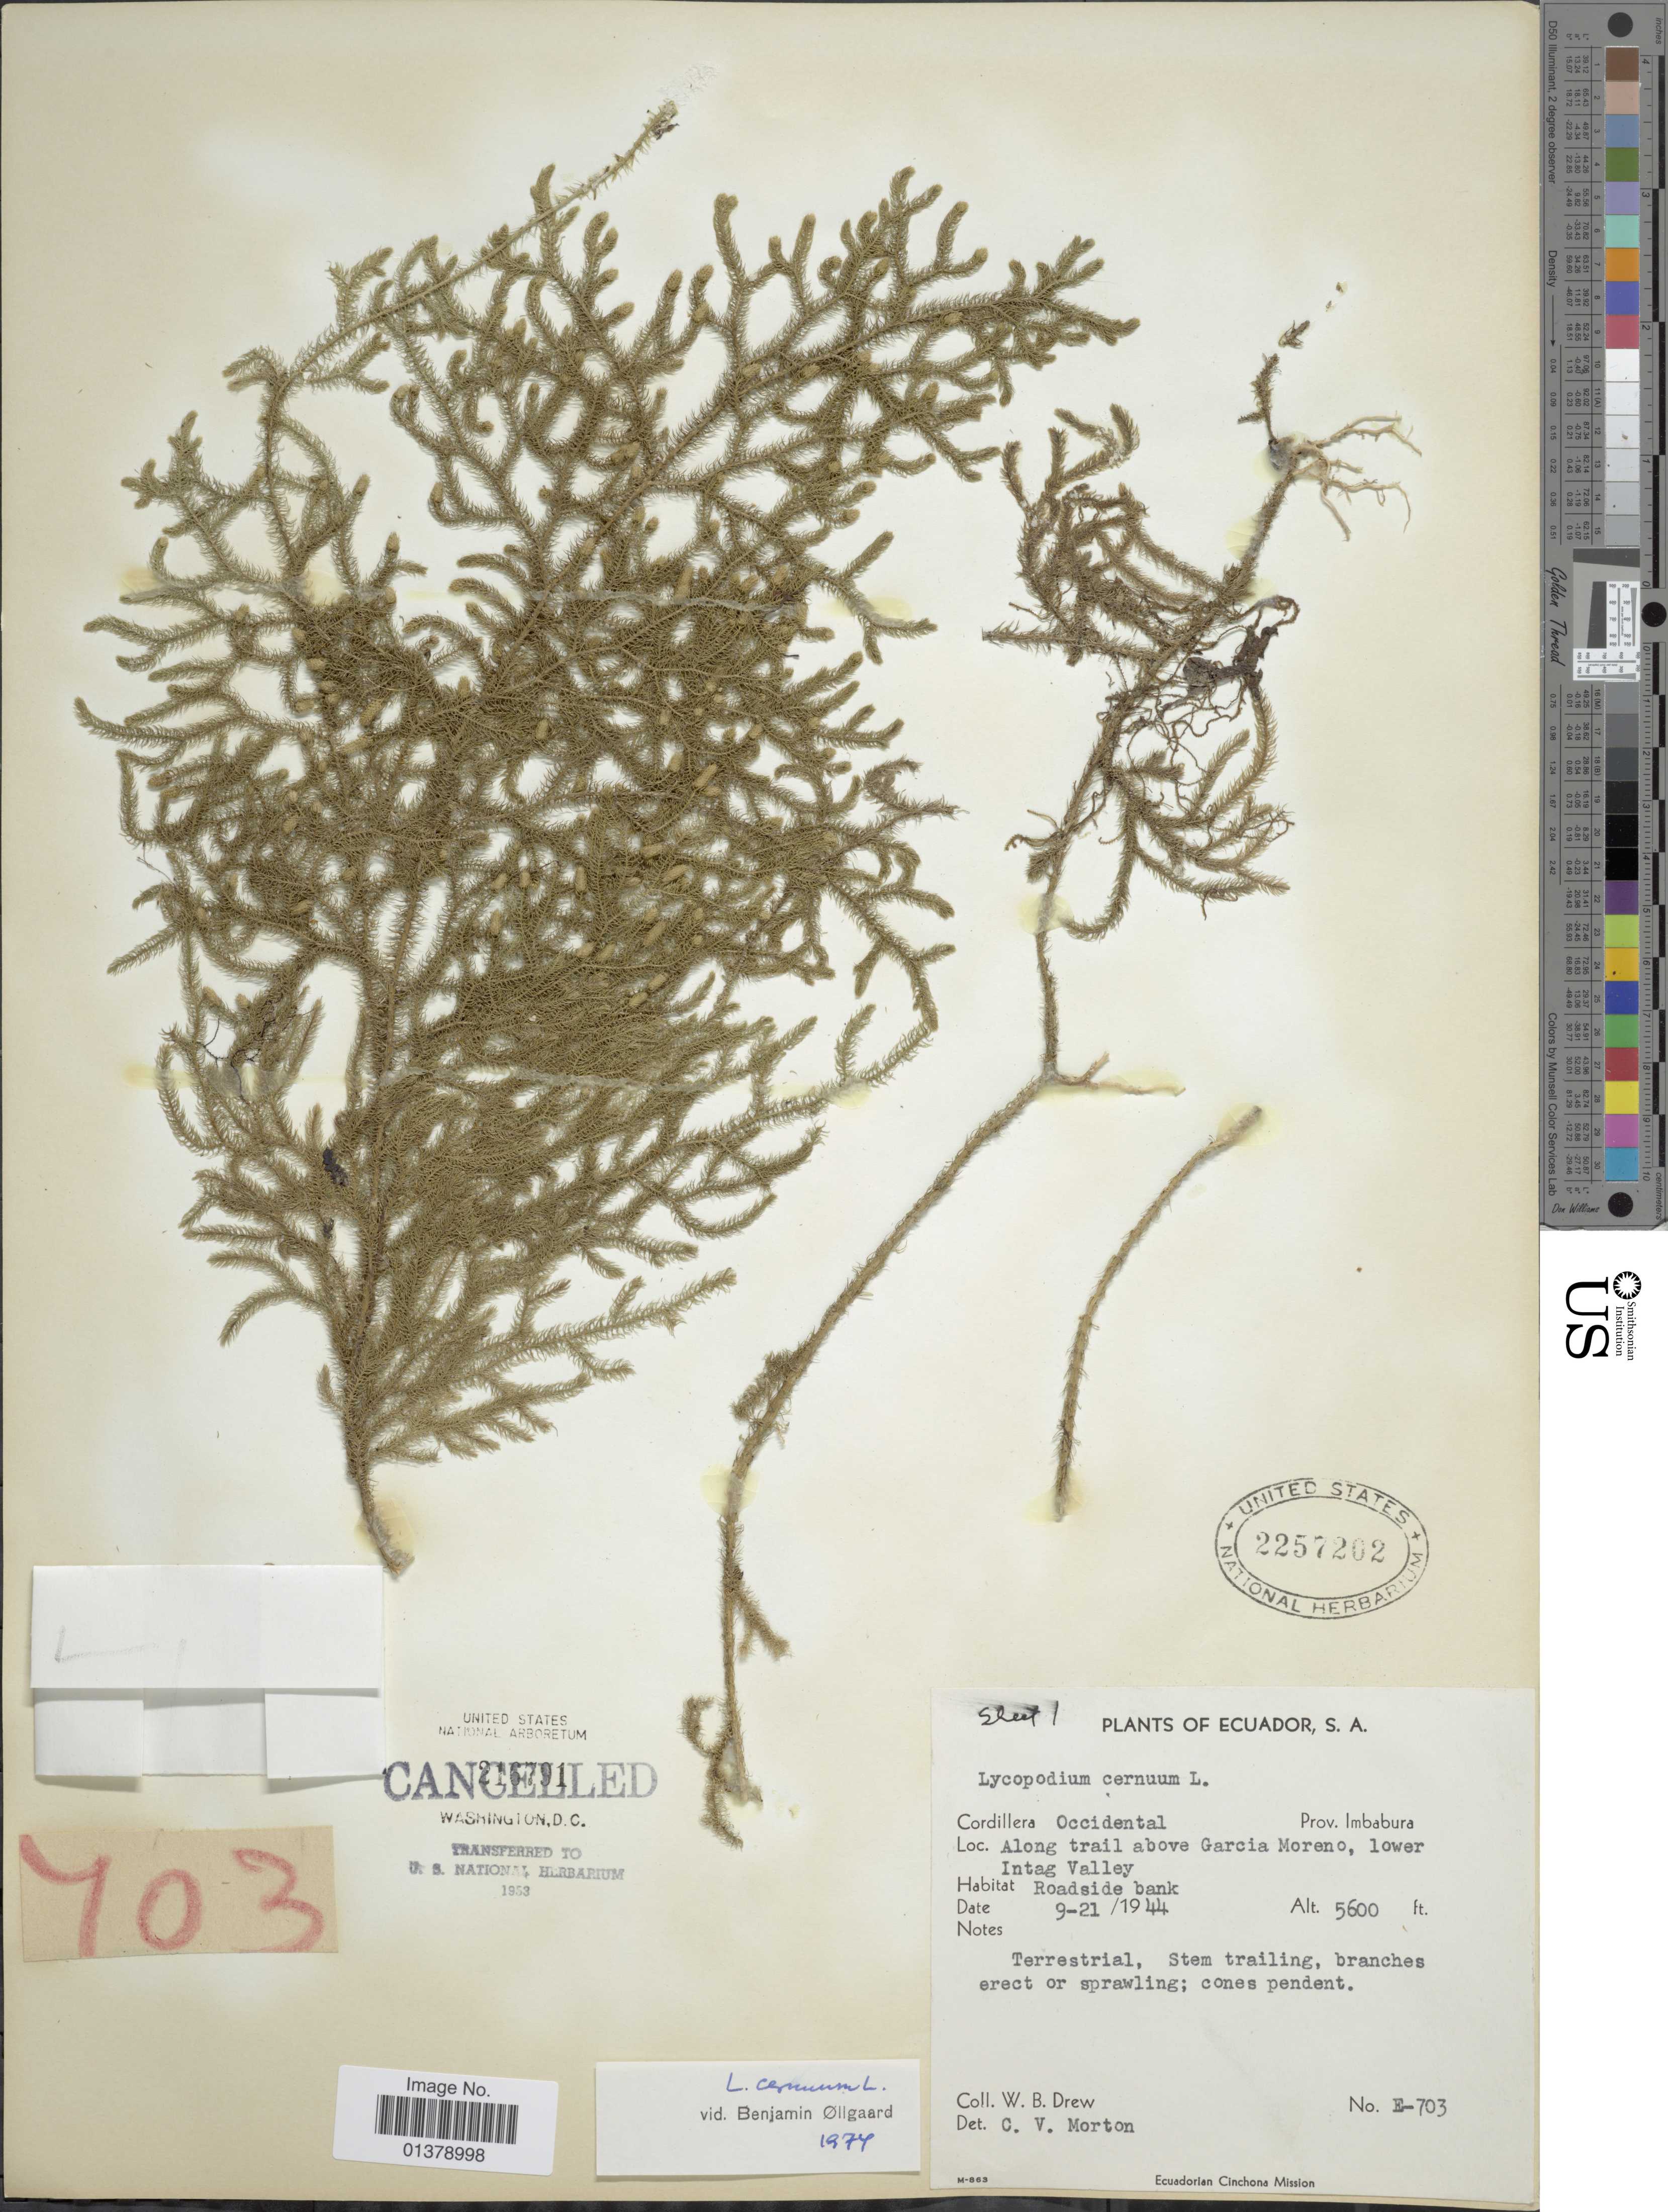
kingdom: Plantae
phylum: Tracheophyta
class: Lycopodiopsida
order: Lycopodiales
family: Lycopodiaceae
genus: Palhinhaea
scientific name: Palhinhaea cernua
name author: (L.) Vasc. & Franco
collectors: W. B. Drew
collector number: E-703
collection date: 1944-09-21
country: Ecuador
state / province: Imbabura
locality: Cordillera Occidental, Along trail above Garcia Moreno, lower Intag valley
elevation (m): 1707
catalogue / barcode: US 2257202